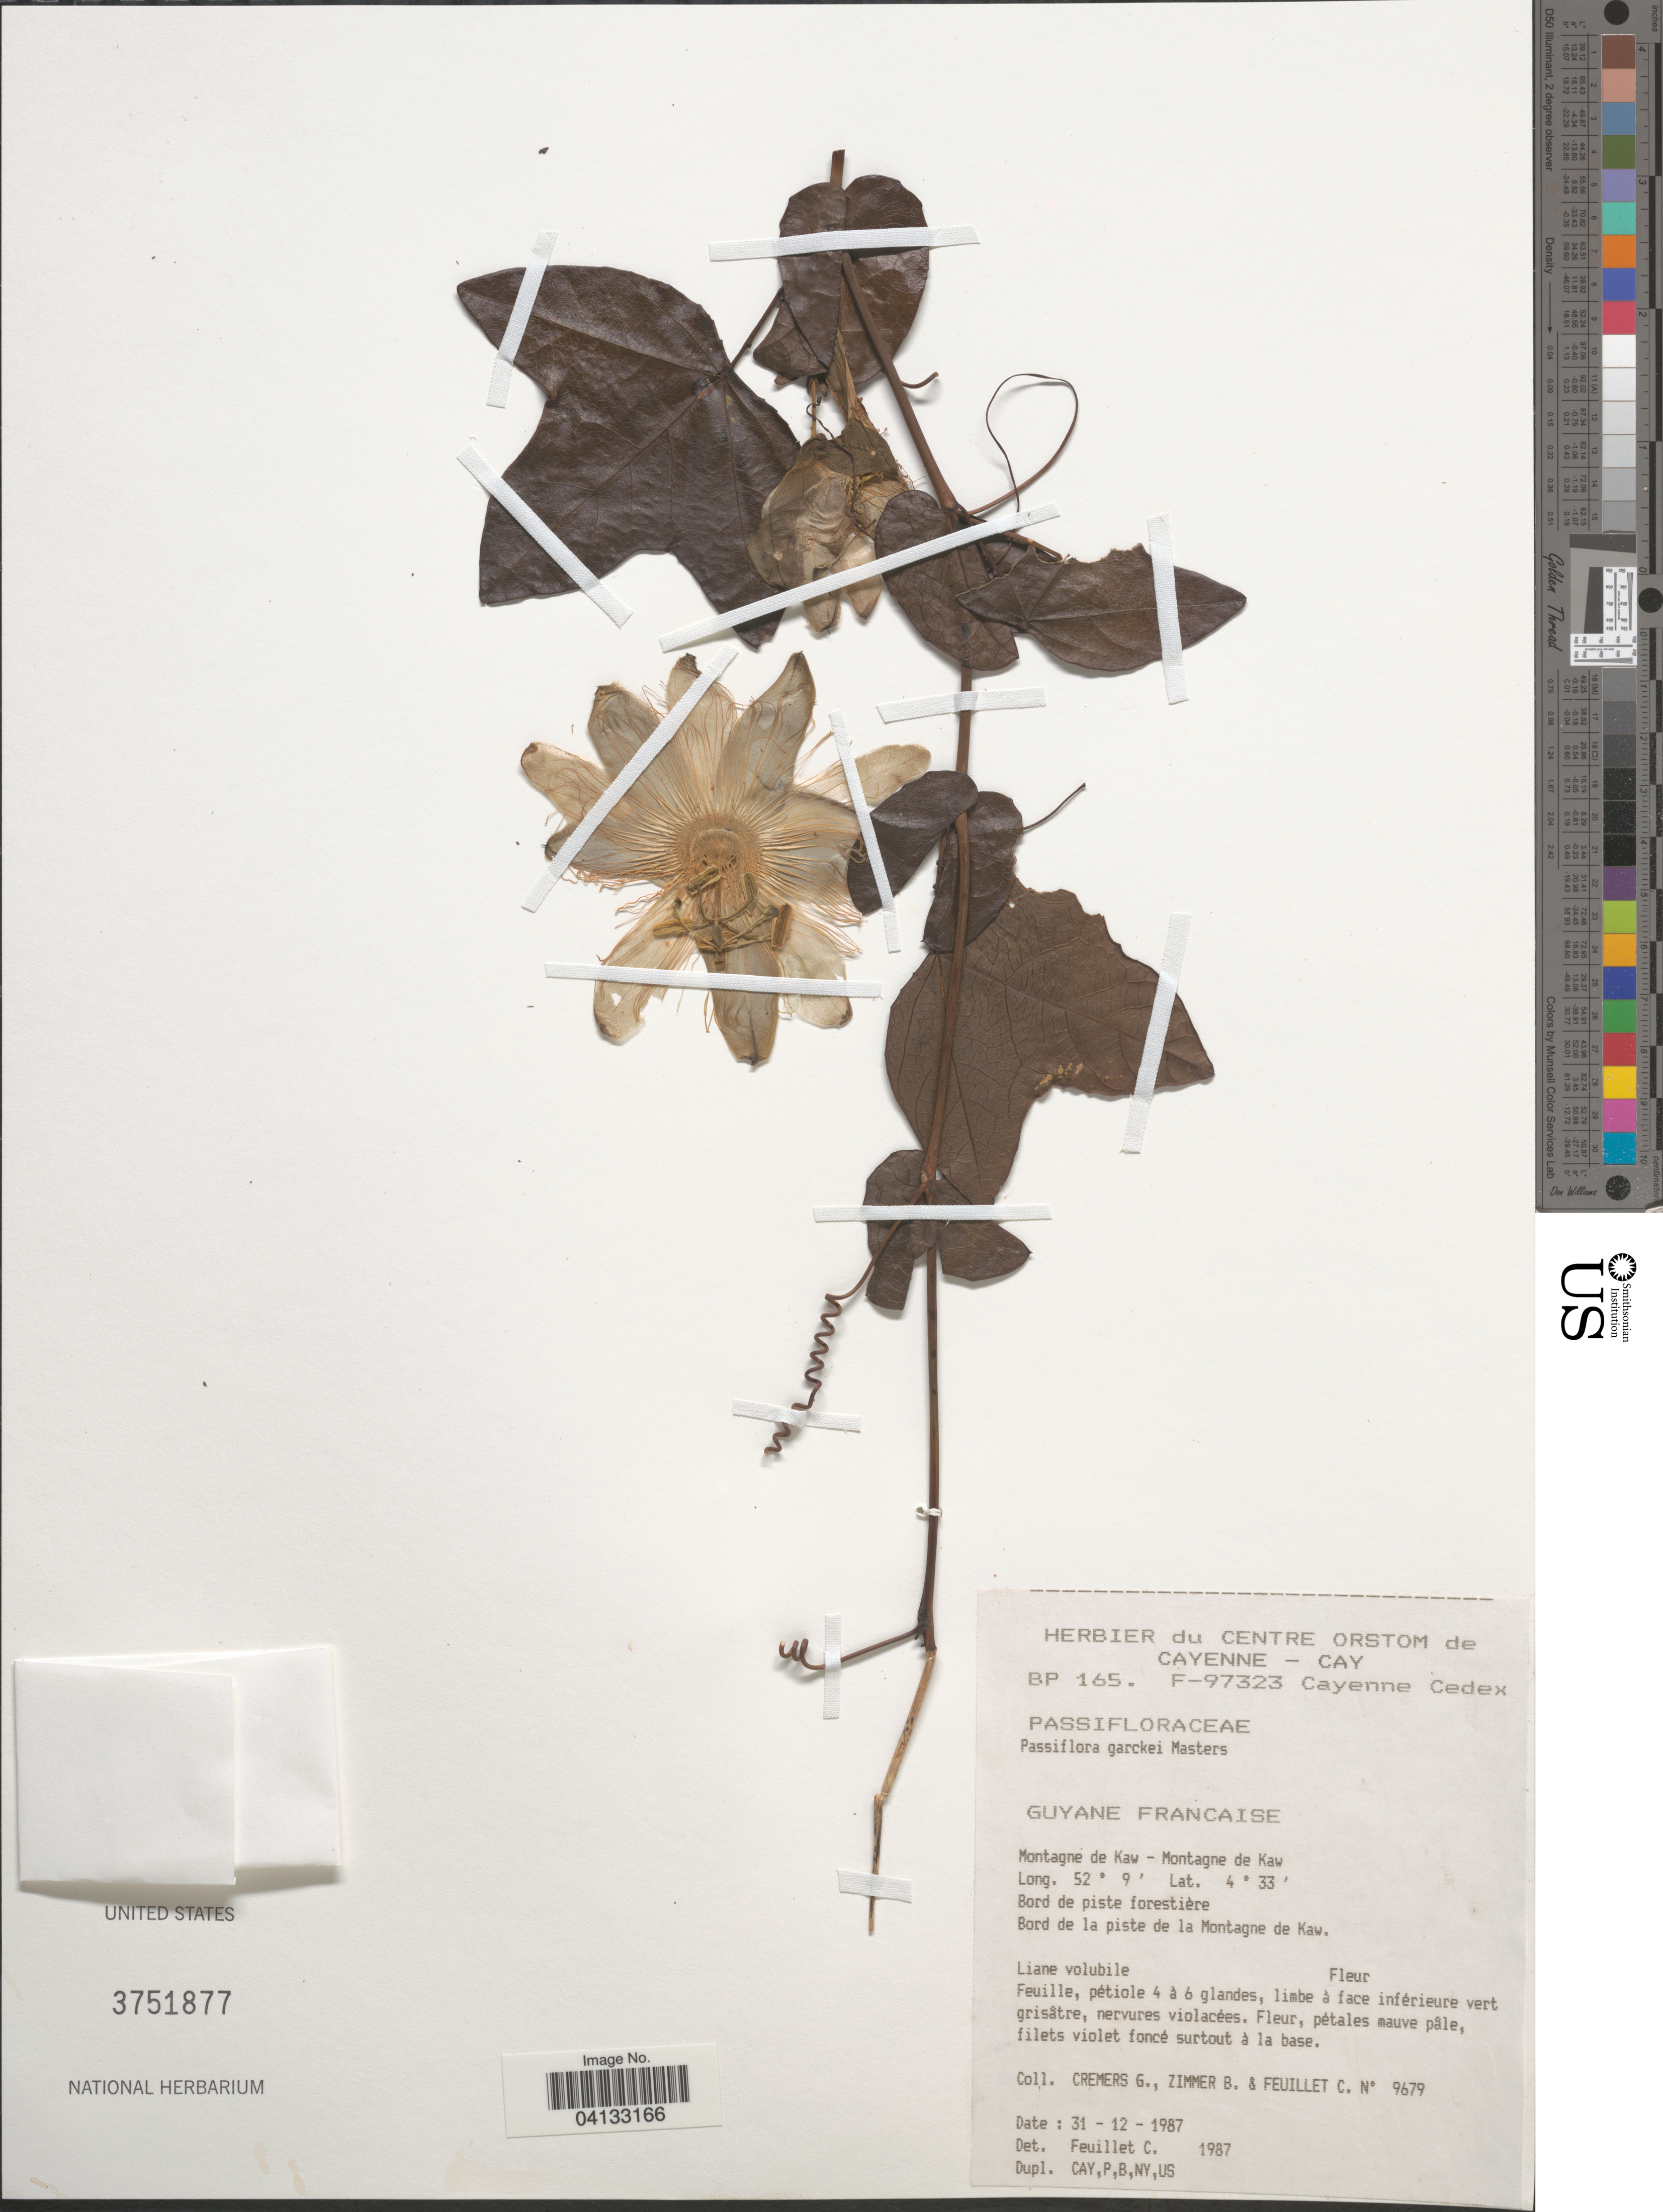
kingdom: Plantae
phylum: Tracheophyta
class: Magnoliopsida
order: Malpighiales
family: Passifloraceae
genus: Passiflora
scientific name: Passiflora garckei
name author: Mast.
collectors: G. Cremers, B. Zimmer & C. Feuillet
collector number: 9679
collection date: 1987-12-31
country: French Guiana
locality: Guyane Francaise. Montagne de Kaw - Montagne de Kaw. Bord de la piste de la Montagne de Kaw.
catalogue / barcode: US 3751877